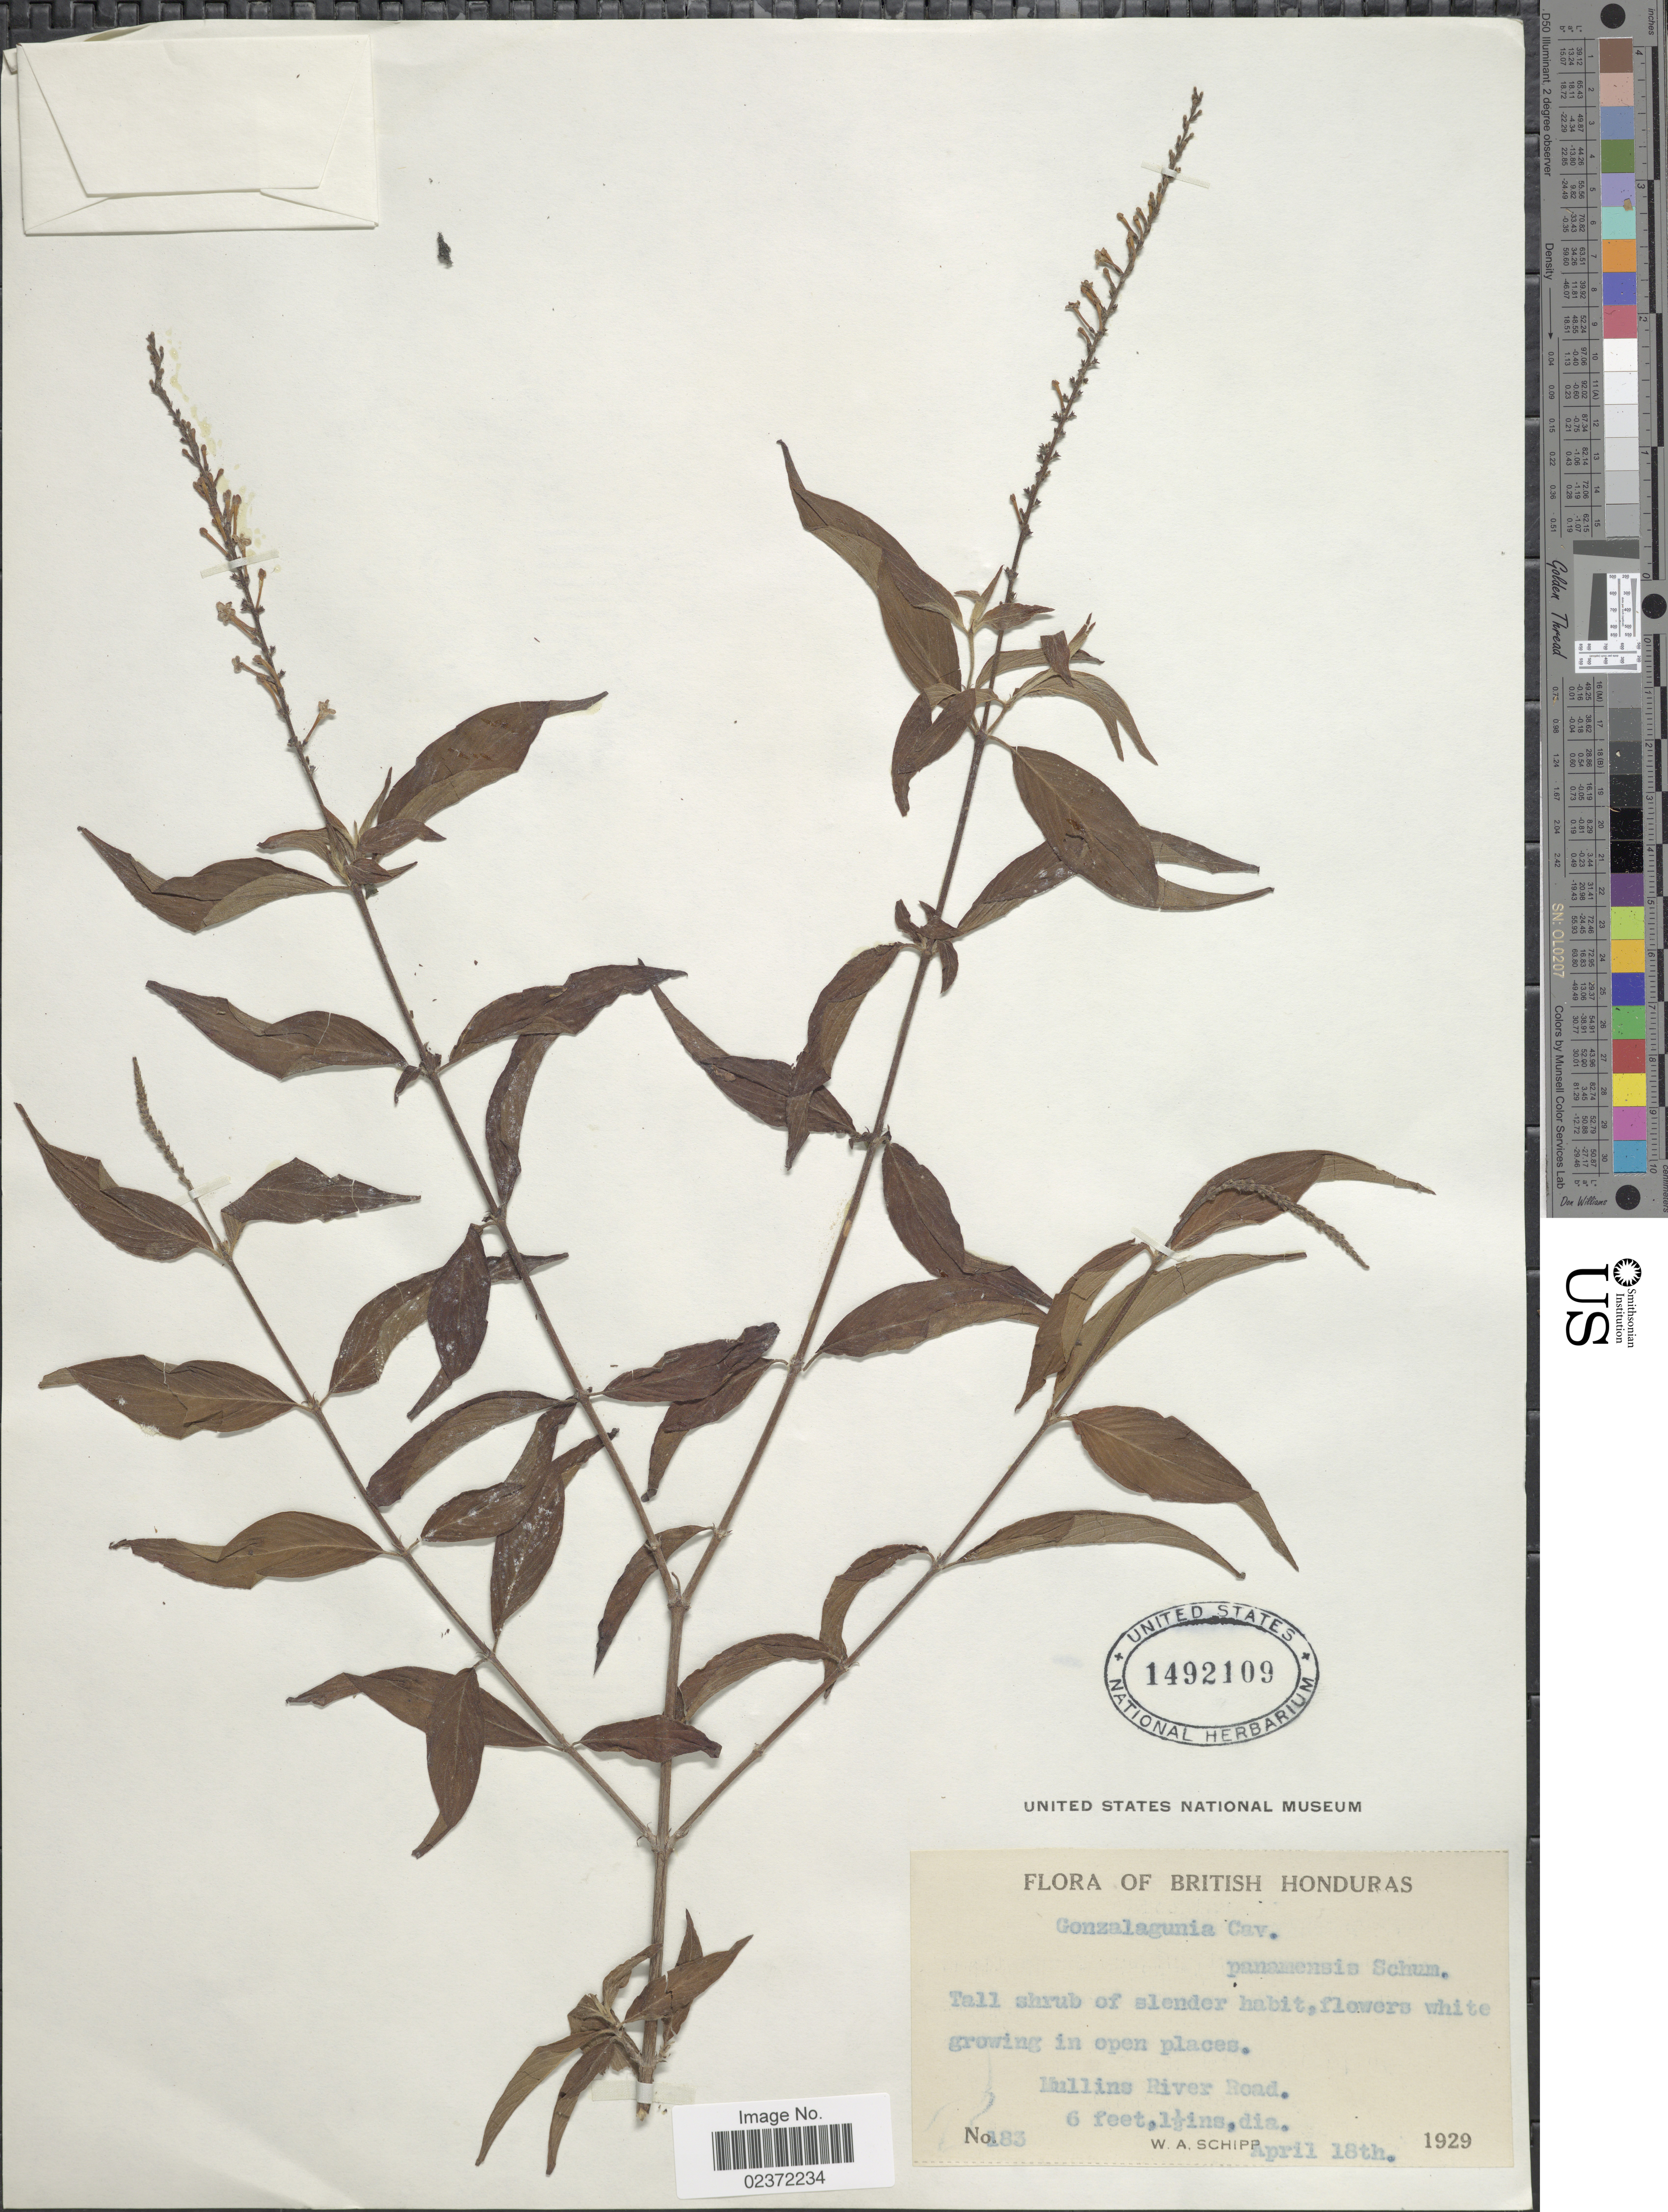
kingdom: Plantae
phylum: Tracheophyta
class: Magnoliopsida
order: Gentianales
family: Rubiaceae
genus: Gonzalagunia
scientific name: Gonzalagunia panamensis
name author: (Cav.) K. Schum.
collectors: W. Schipp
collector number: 183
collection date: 1929-04-18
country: Belize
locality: Mullins River Road, British Honduras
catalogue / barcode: US 1492109